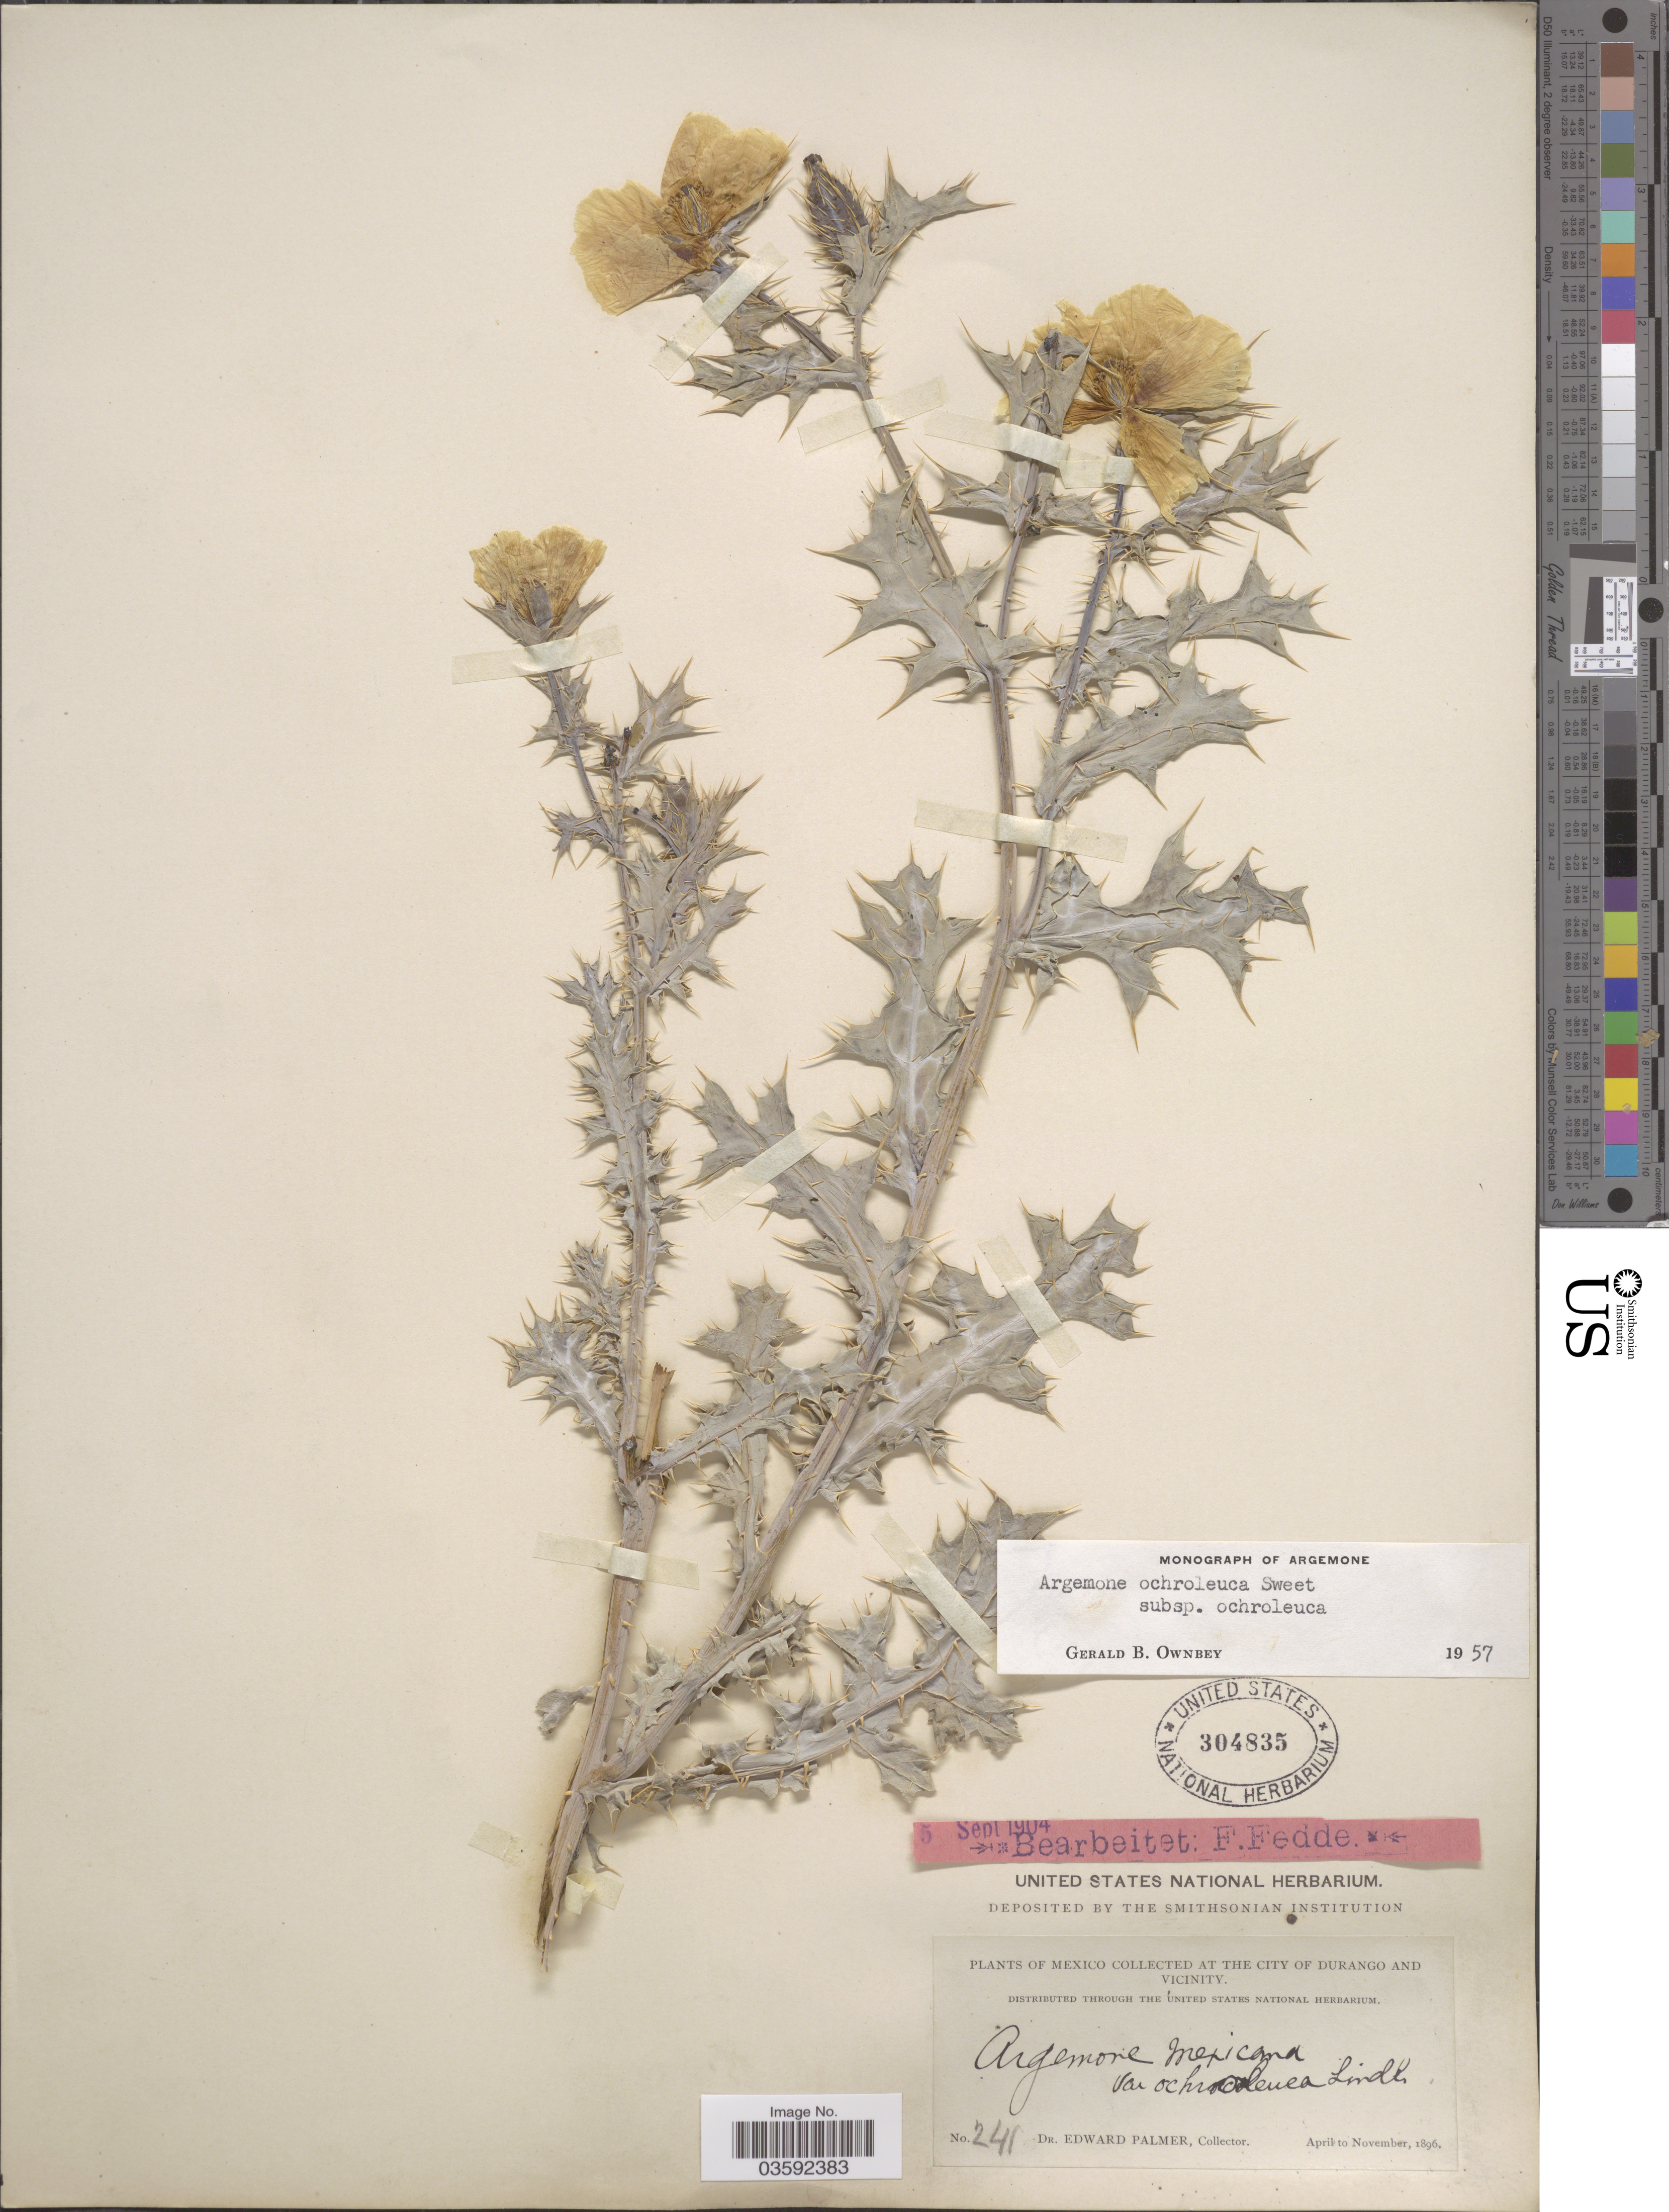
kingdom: Plantae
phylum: Tracheophyta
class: Magnoliopsida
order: Ranunculales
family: Papaveraceae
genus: Argemone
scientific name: Argemone ochroleuca subsp. ochroleuca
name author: Sweet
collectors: E. Palmer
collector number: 241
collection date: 1896-04/1896-11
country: Mexico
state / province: Durango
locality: At the City of Durango and Vicinity.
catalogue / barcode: US 304835